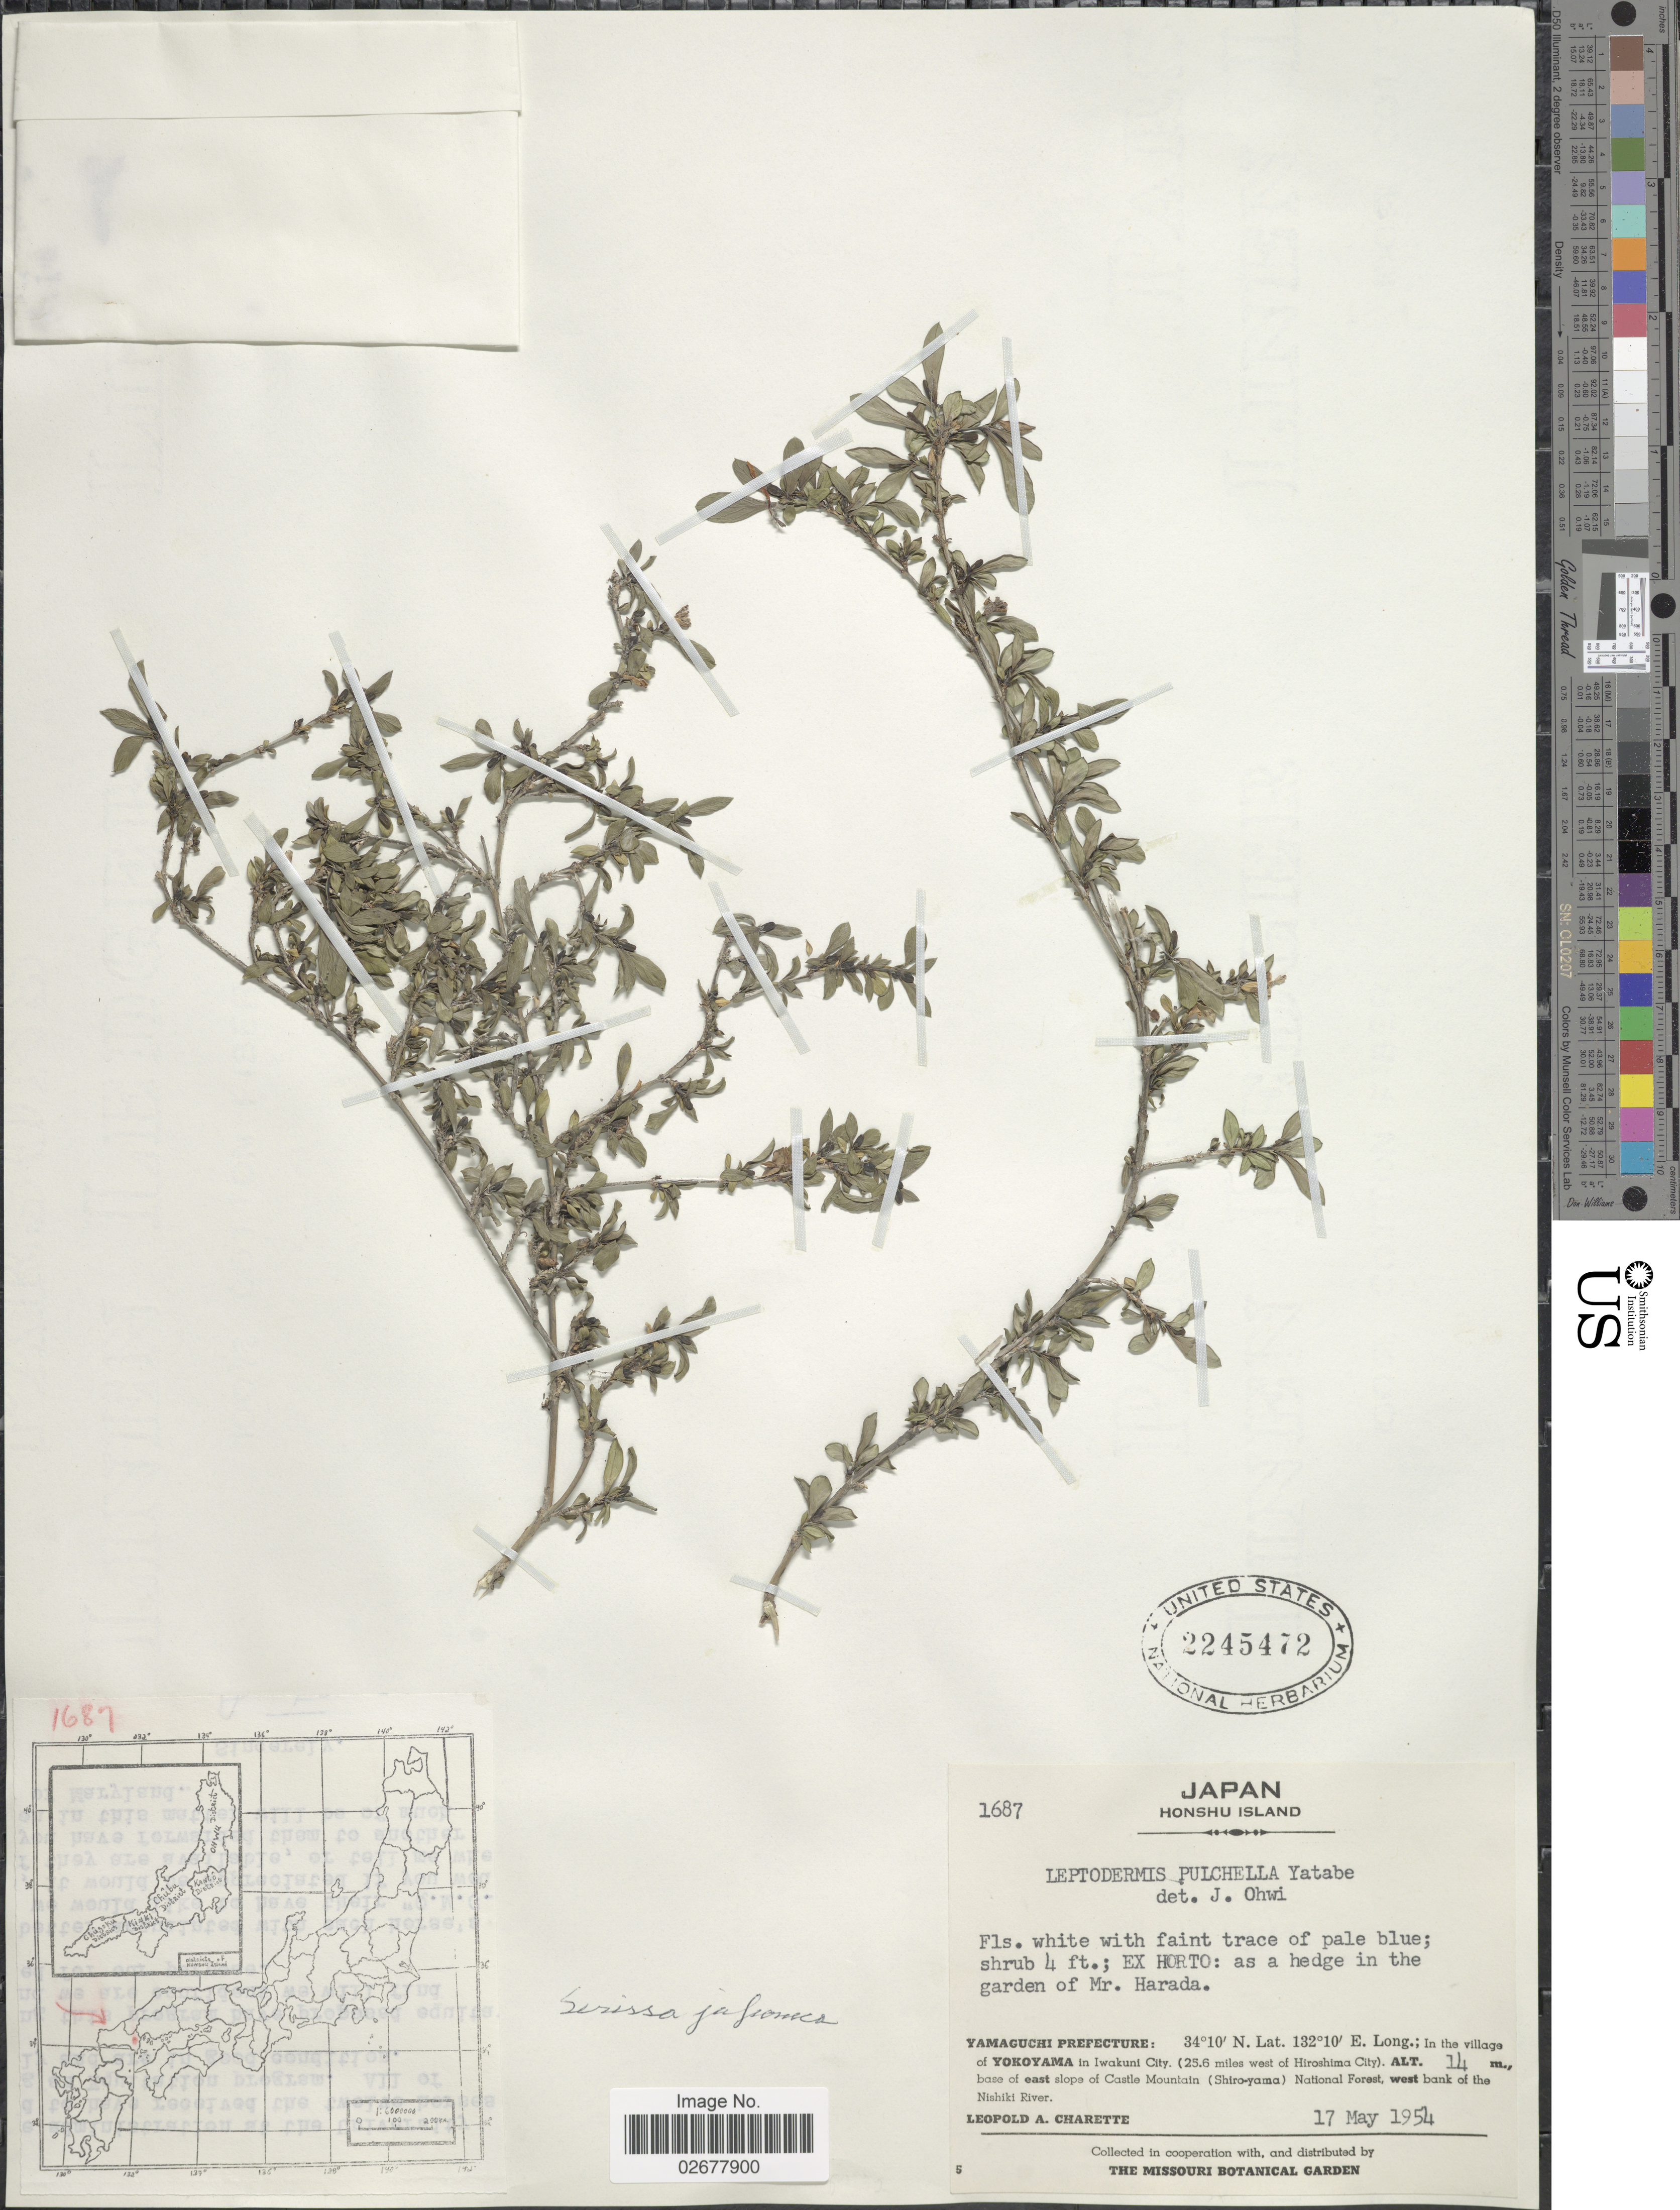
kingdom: Plantae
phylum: Tracheophyta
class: Magnoliopsida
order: Gentianales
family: Rubiaceae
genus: Serissa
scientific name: Serissa japonica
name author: (Thunb.) Thunb.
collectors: L. A. Charette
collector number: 1687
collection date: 1954-05-17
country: Japan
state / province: Yamaguti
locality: Yamaguchi Prefecture: In the village of Yokoyama in Iwakuni City. (25.6 miles west of Hiroshima City) base of east slope of Castle Mountain (Shiro-yama) national Forest, west bank of the Nishiki River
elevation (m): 14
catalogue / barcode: US 2245472